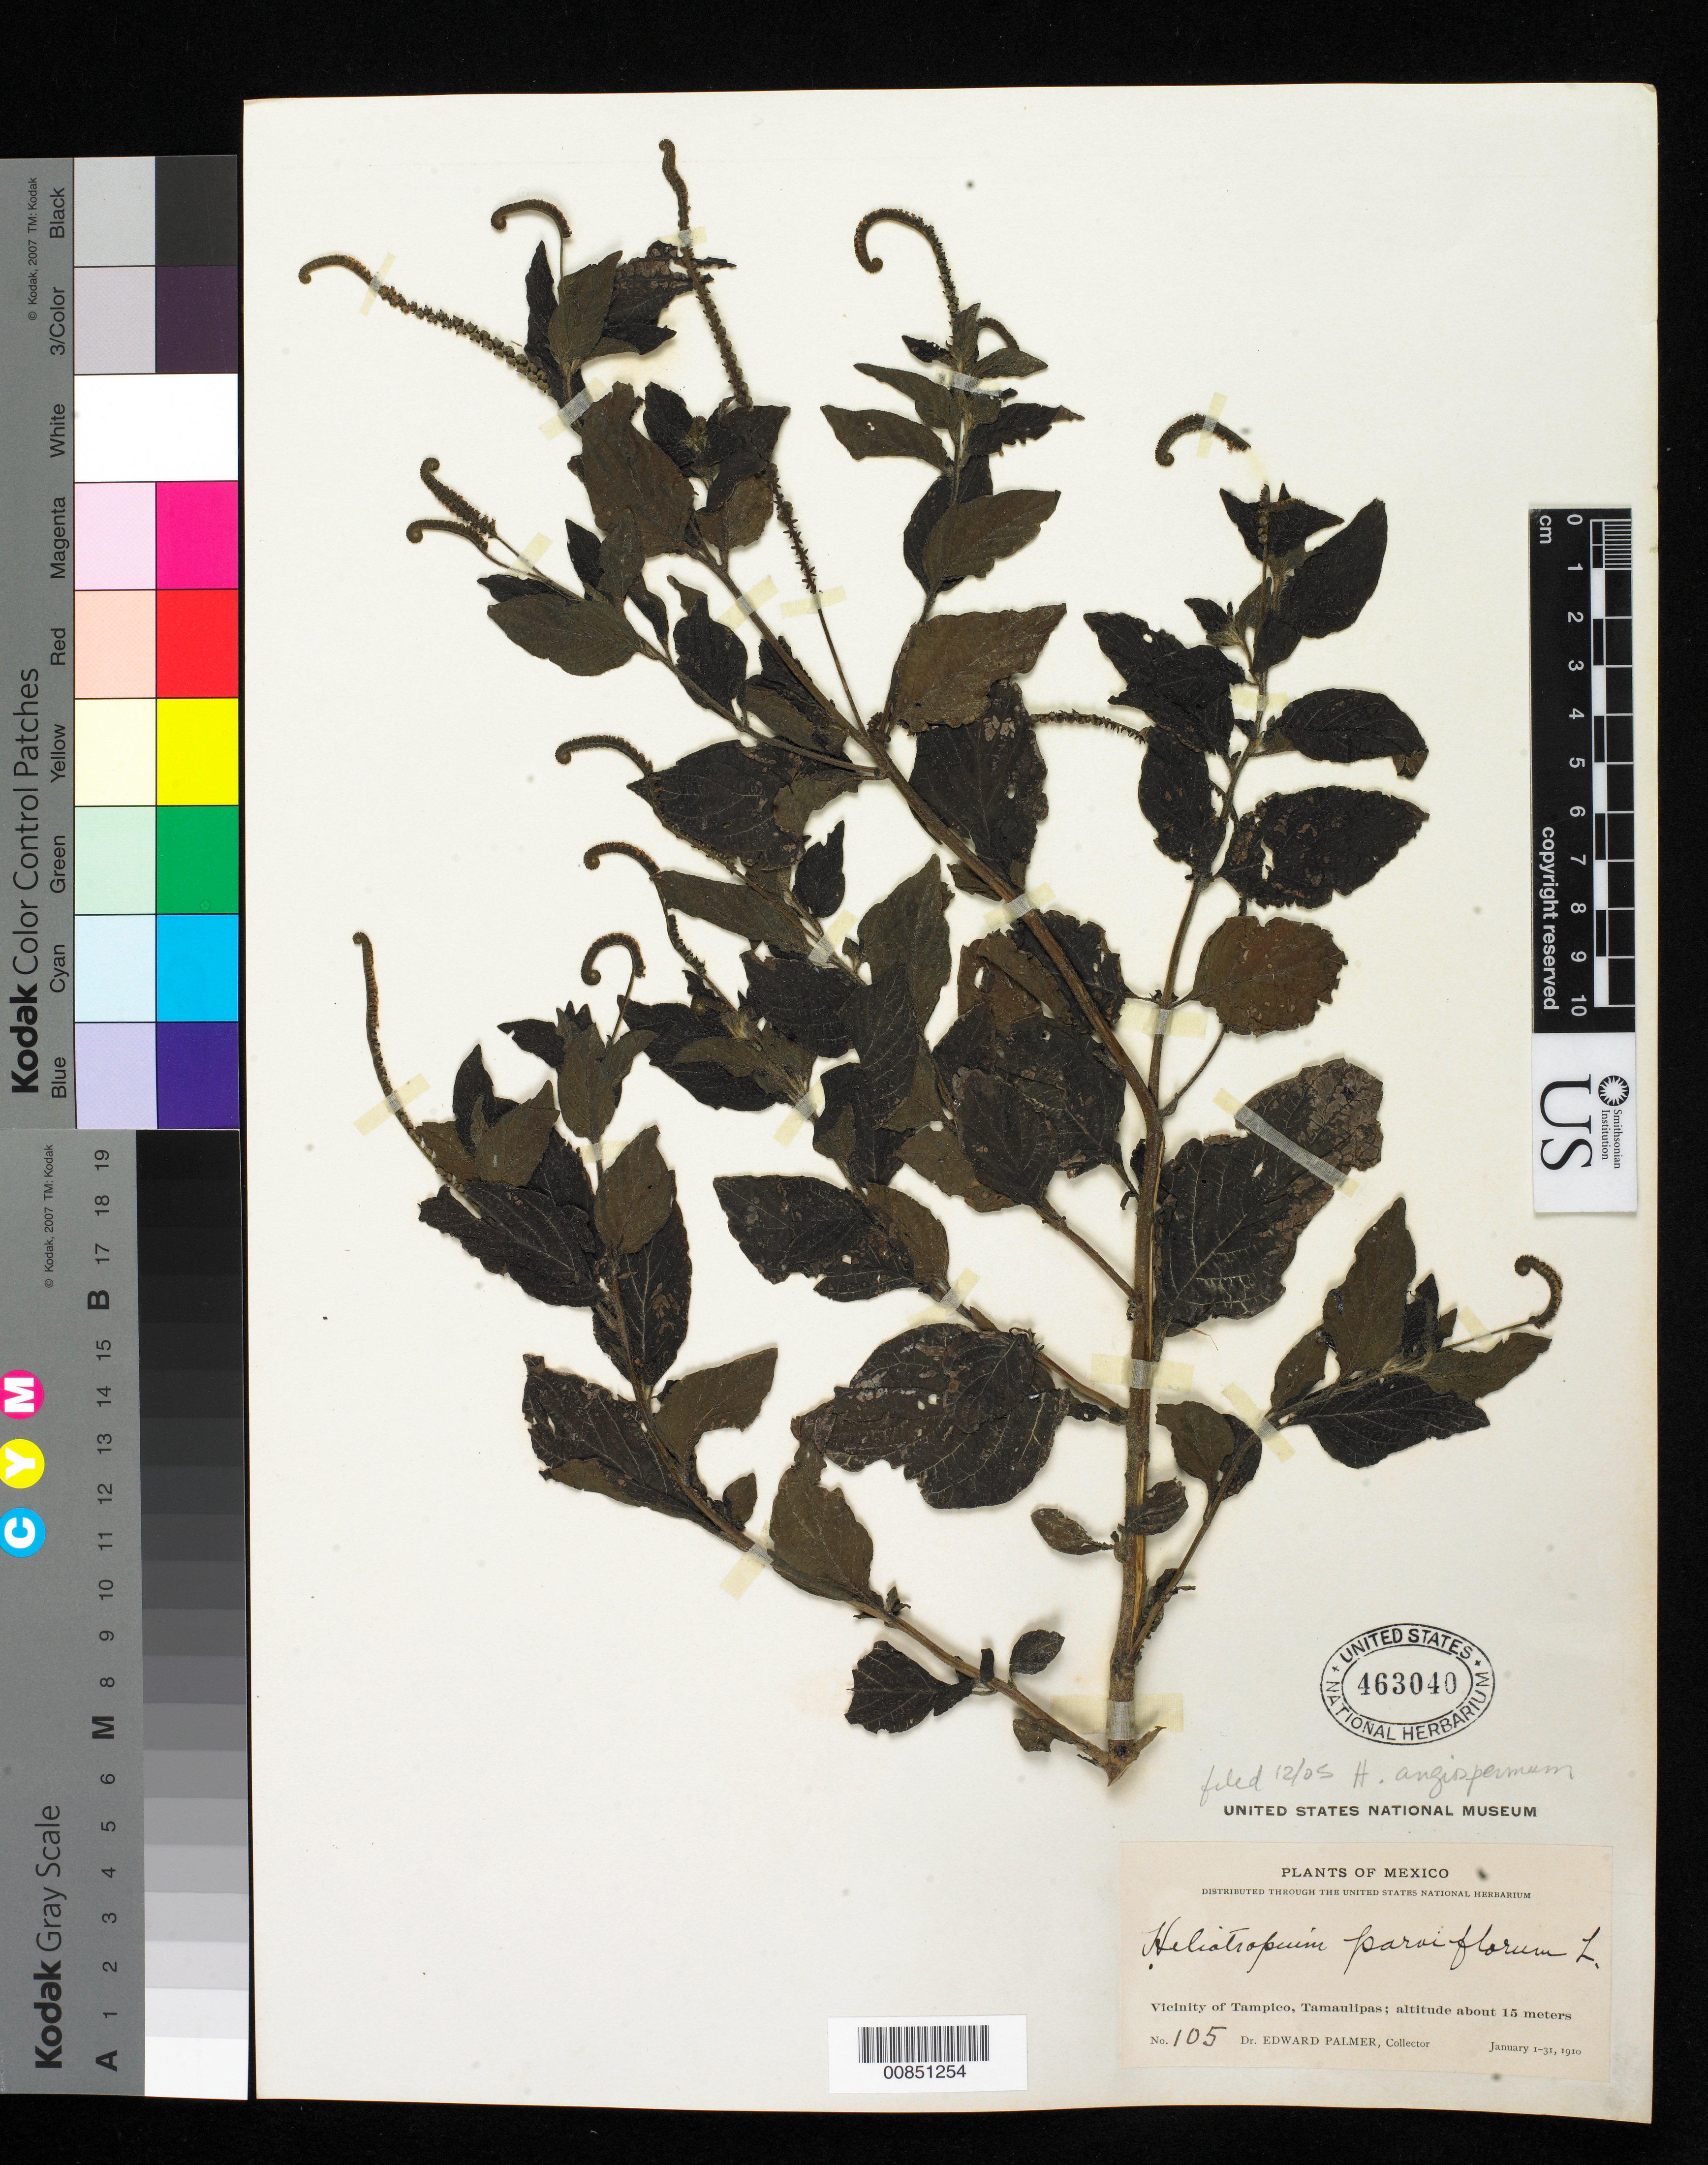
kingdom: Plantae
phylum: Tracheophyta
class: Magnoliopsida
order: Boraginales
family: Heliotropiaceae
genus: Heliotropium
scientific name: Heliotropium angiospermum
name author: Murray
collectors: E. Palmer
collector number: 105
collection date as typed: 01 Jan 1910 to 31 Jan 1910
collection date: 1910-01-01/1910-01-31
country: Mexico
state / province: Tamaulipas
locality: Vicinity of Tampico, Tamaulipas.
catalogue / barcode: US 463040